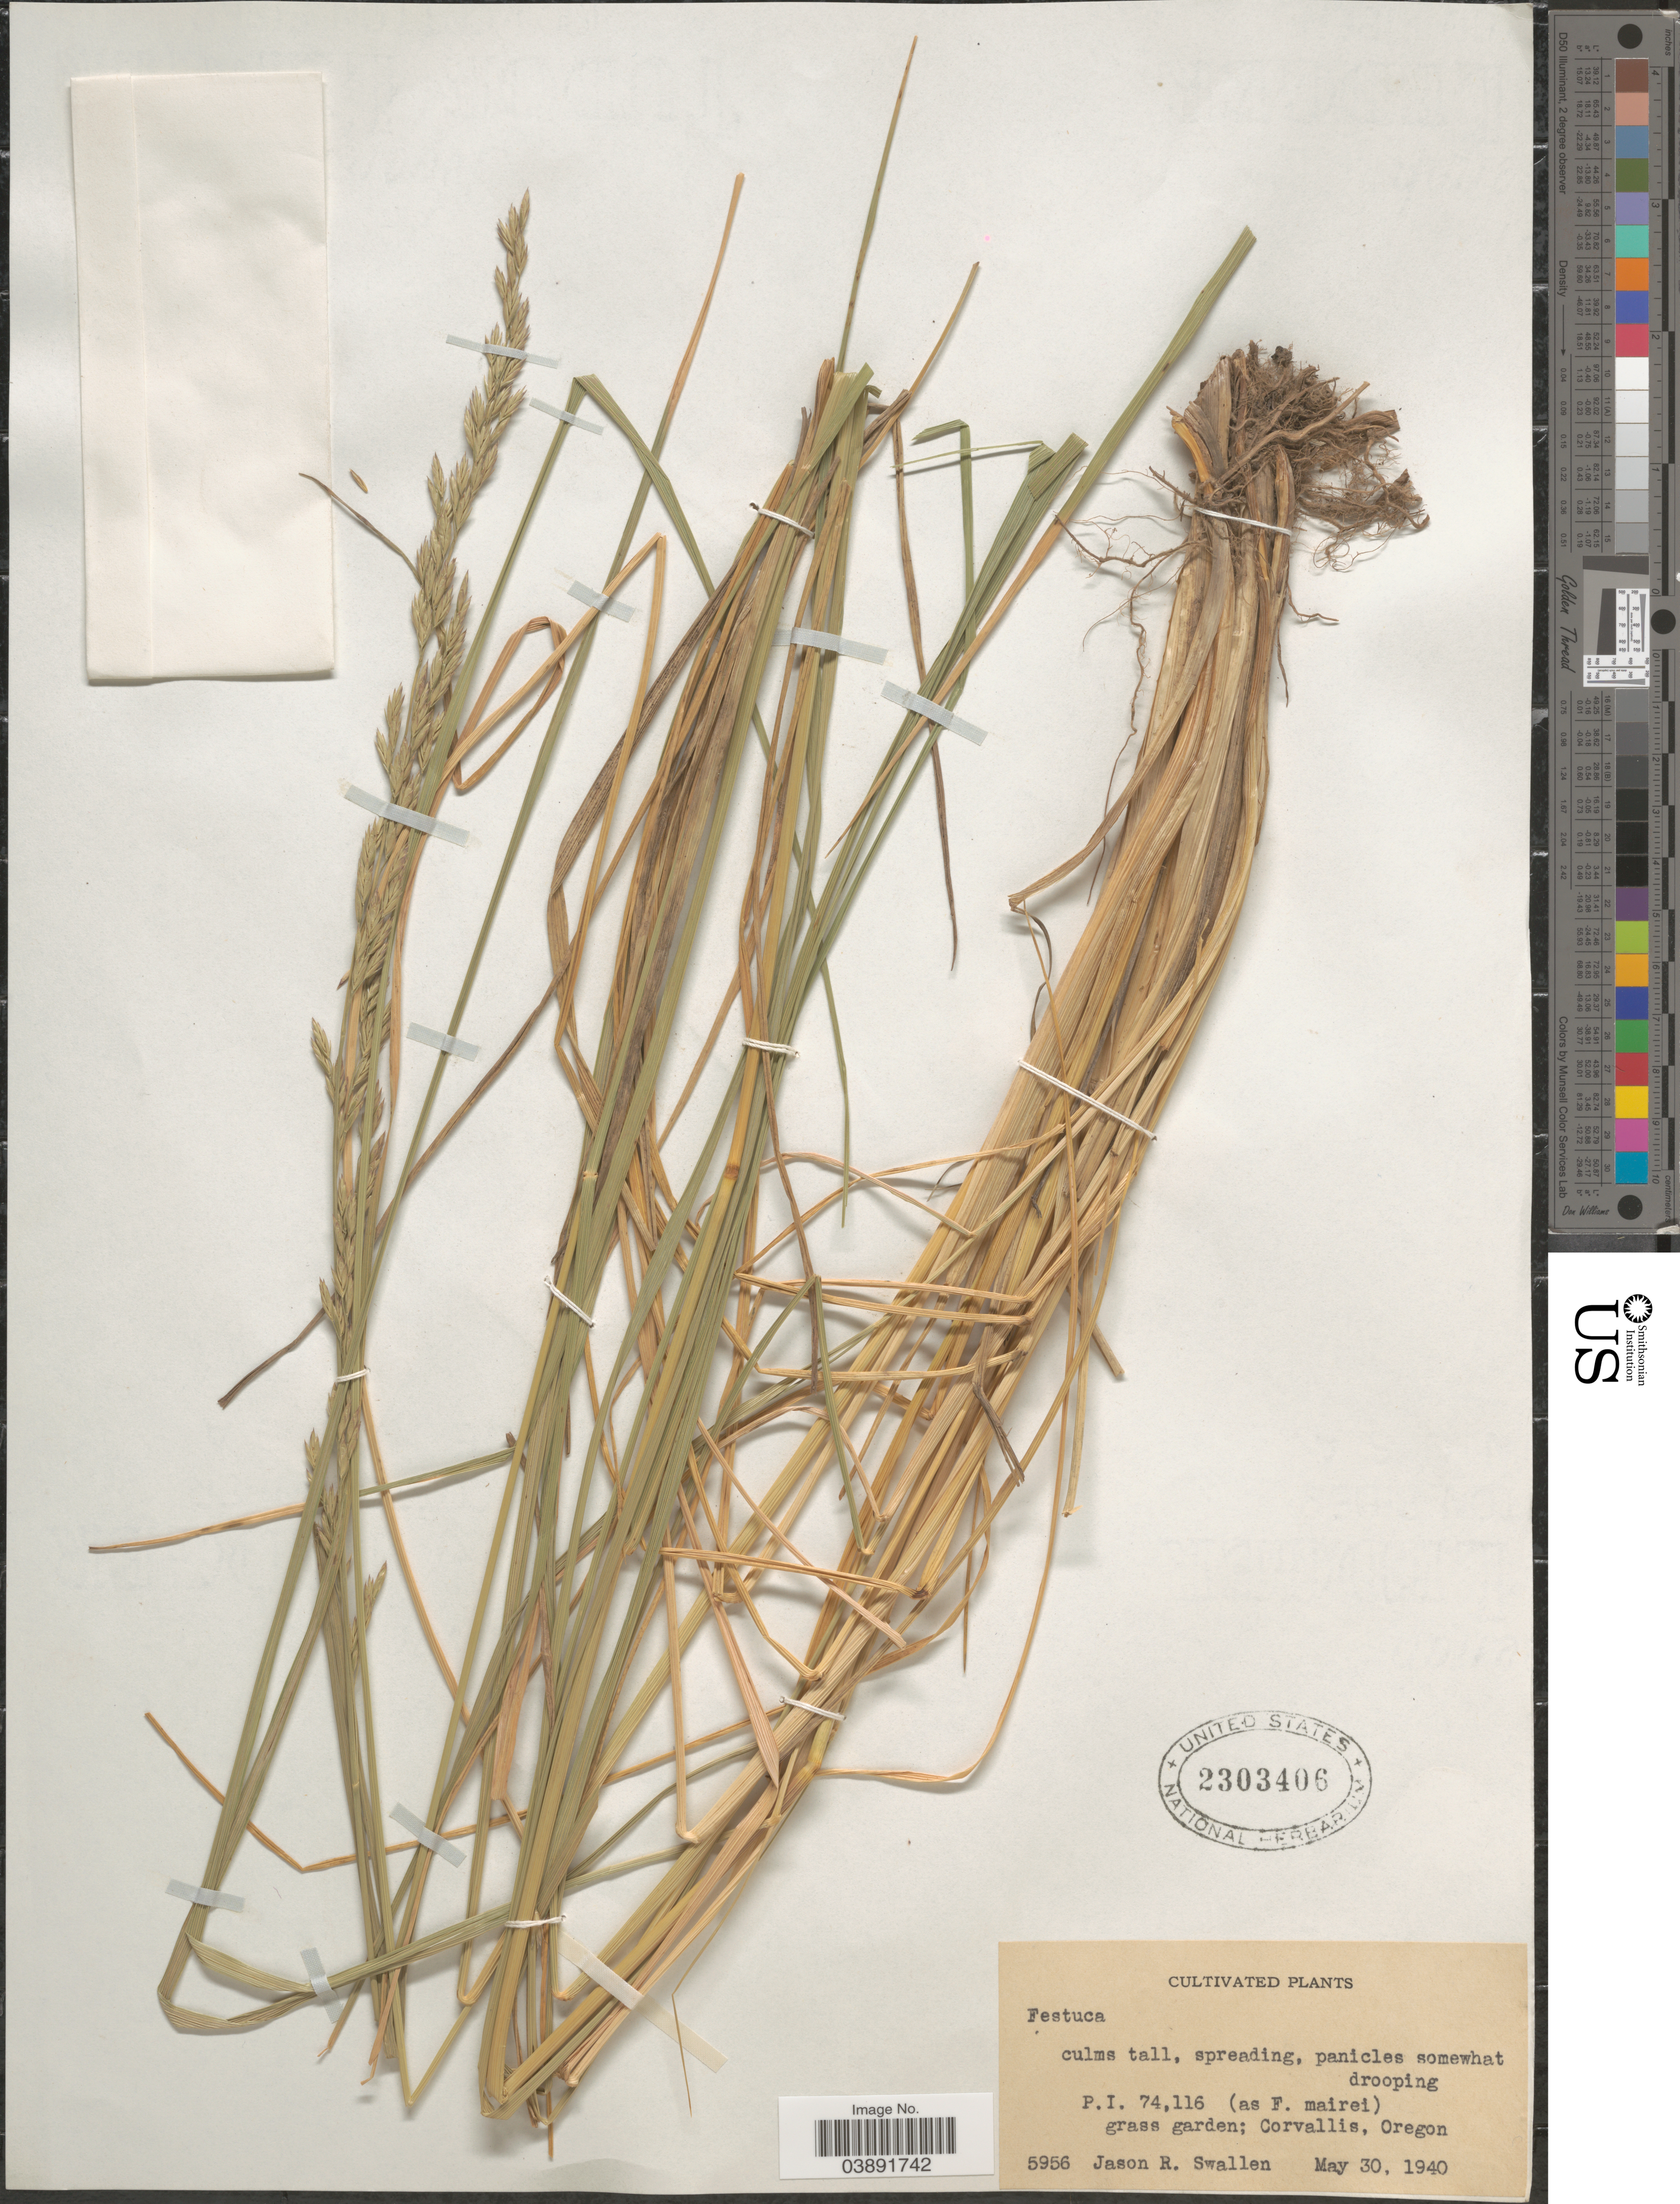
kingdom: Plantae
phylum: Tracheophyta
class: Liliopsida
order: Poales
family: Poaceae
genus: Festuca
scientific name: Festuca sp.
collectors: J. R. Swallen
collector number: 5956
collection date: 1940-05-30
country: United States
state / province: Oregon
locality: Corvallis.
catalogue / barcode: US 2303406